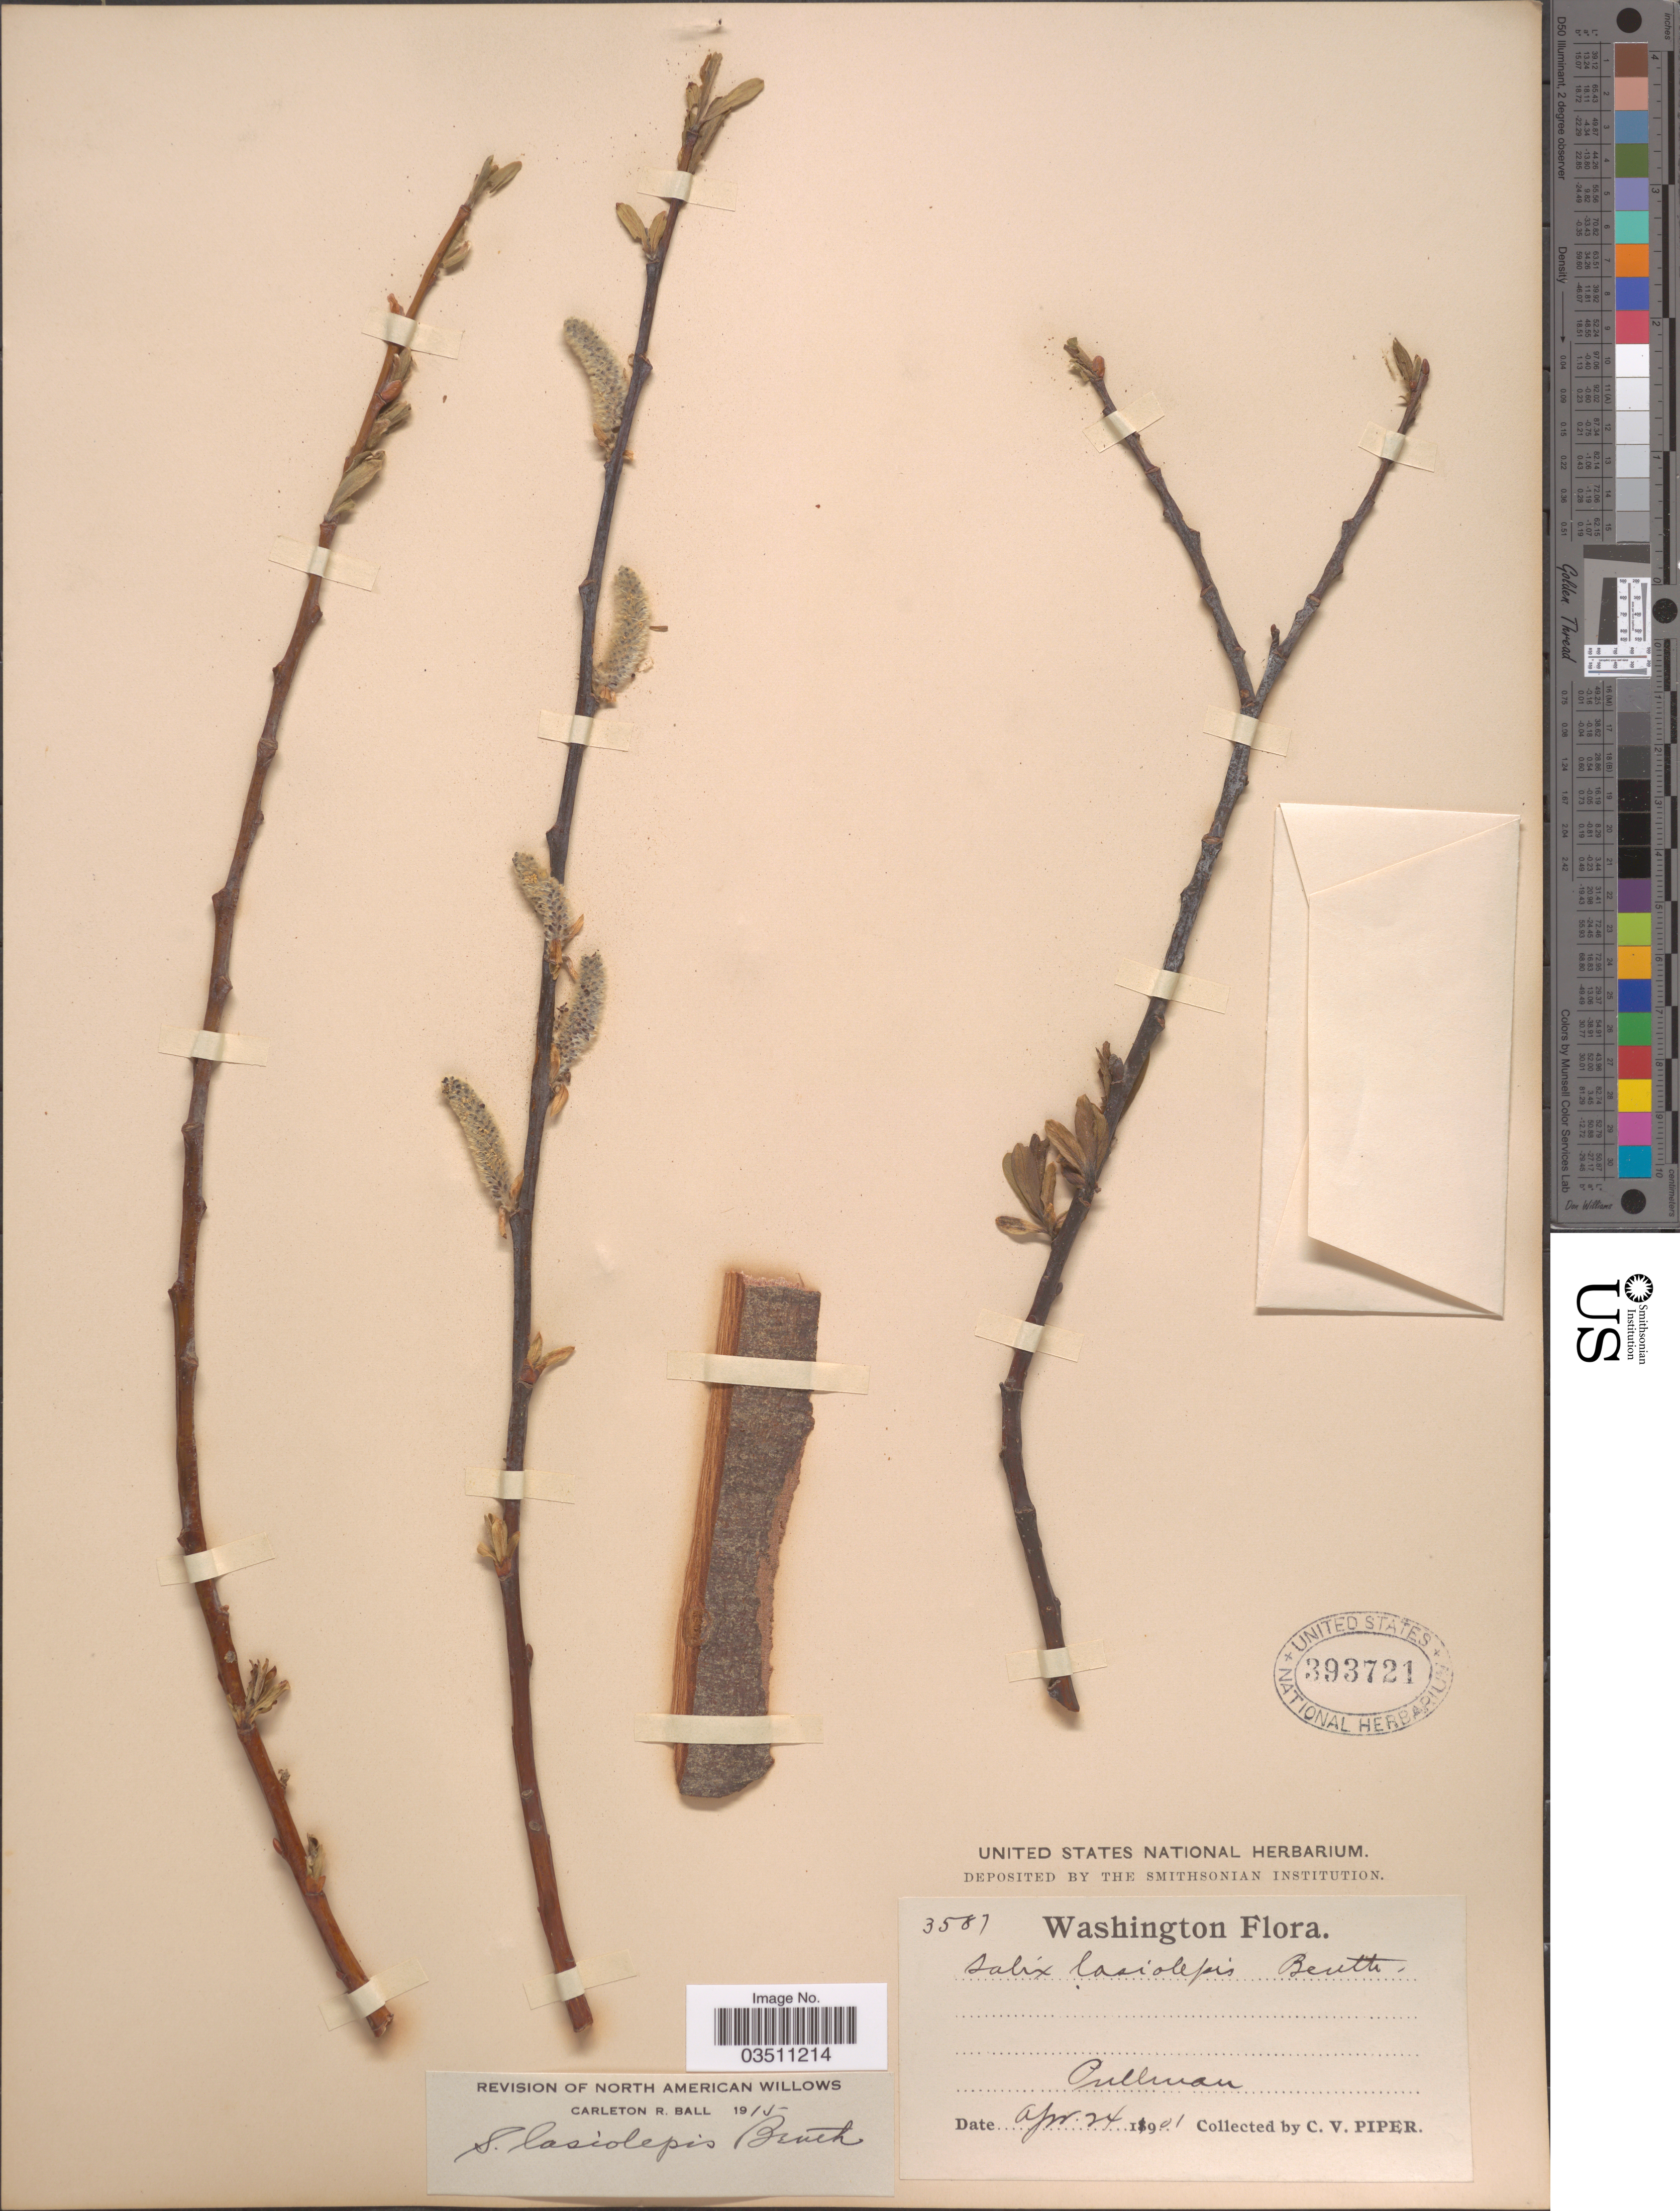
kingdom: Plantae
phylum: Tracheophyta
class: Magnoliopsida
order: Malpighiales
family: Salicaceae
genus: Salix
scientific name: Salix lasiolepis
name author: Benth.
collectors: C. V. Piper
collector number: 3587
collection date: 1901-04-24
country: United States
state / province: Washington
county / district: Whitman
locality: Pullman.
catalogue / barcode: US 393721